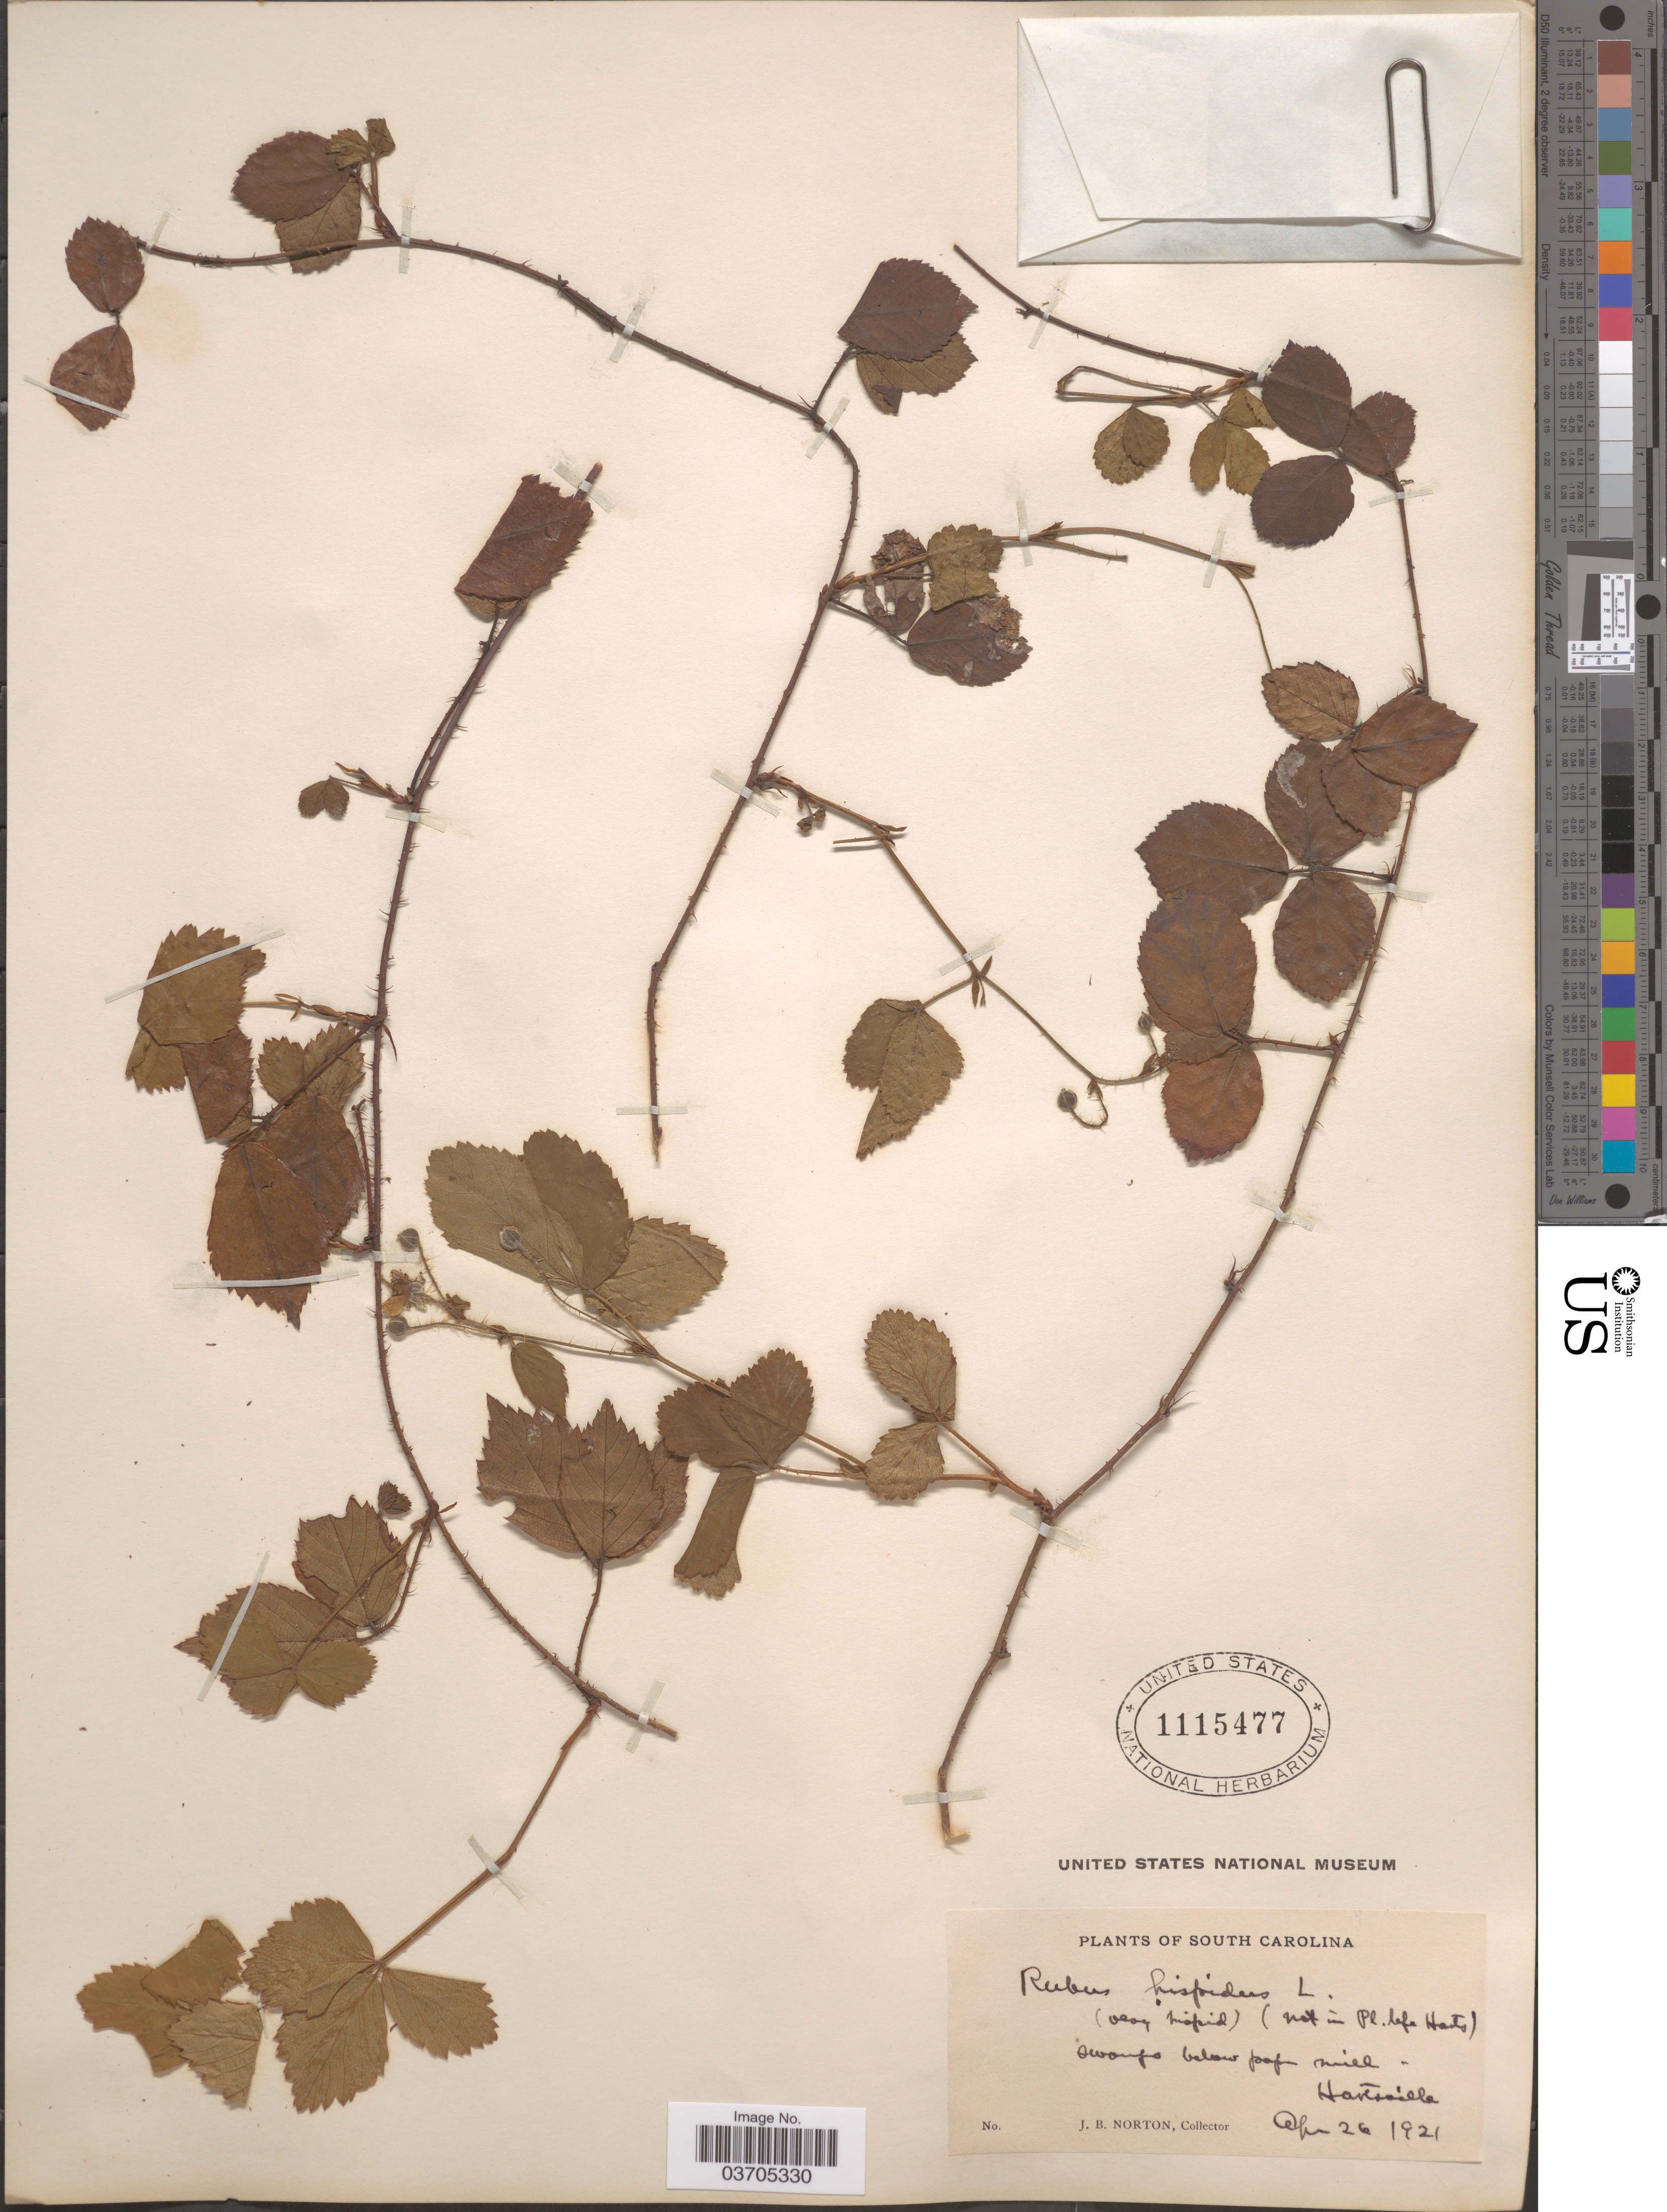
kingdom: Plantae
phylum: Tracheophyta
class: Magnoliopsida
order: Rosales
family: Rosaceae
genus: Rubus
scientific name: Rubus hispidus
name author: L.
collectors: J. B. Norton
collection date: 1921-04-26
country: United States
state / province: South Carolina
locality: Swamps below paper mill. Hartsville.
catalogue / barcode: US 1115477